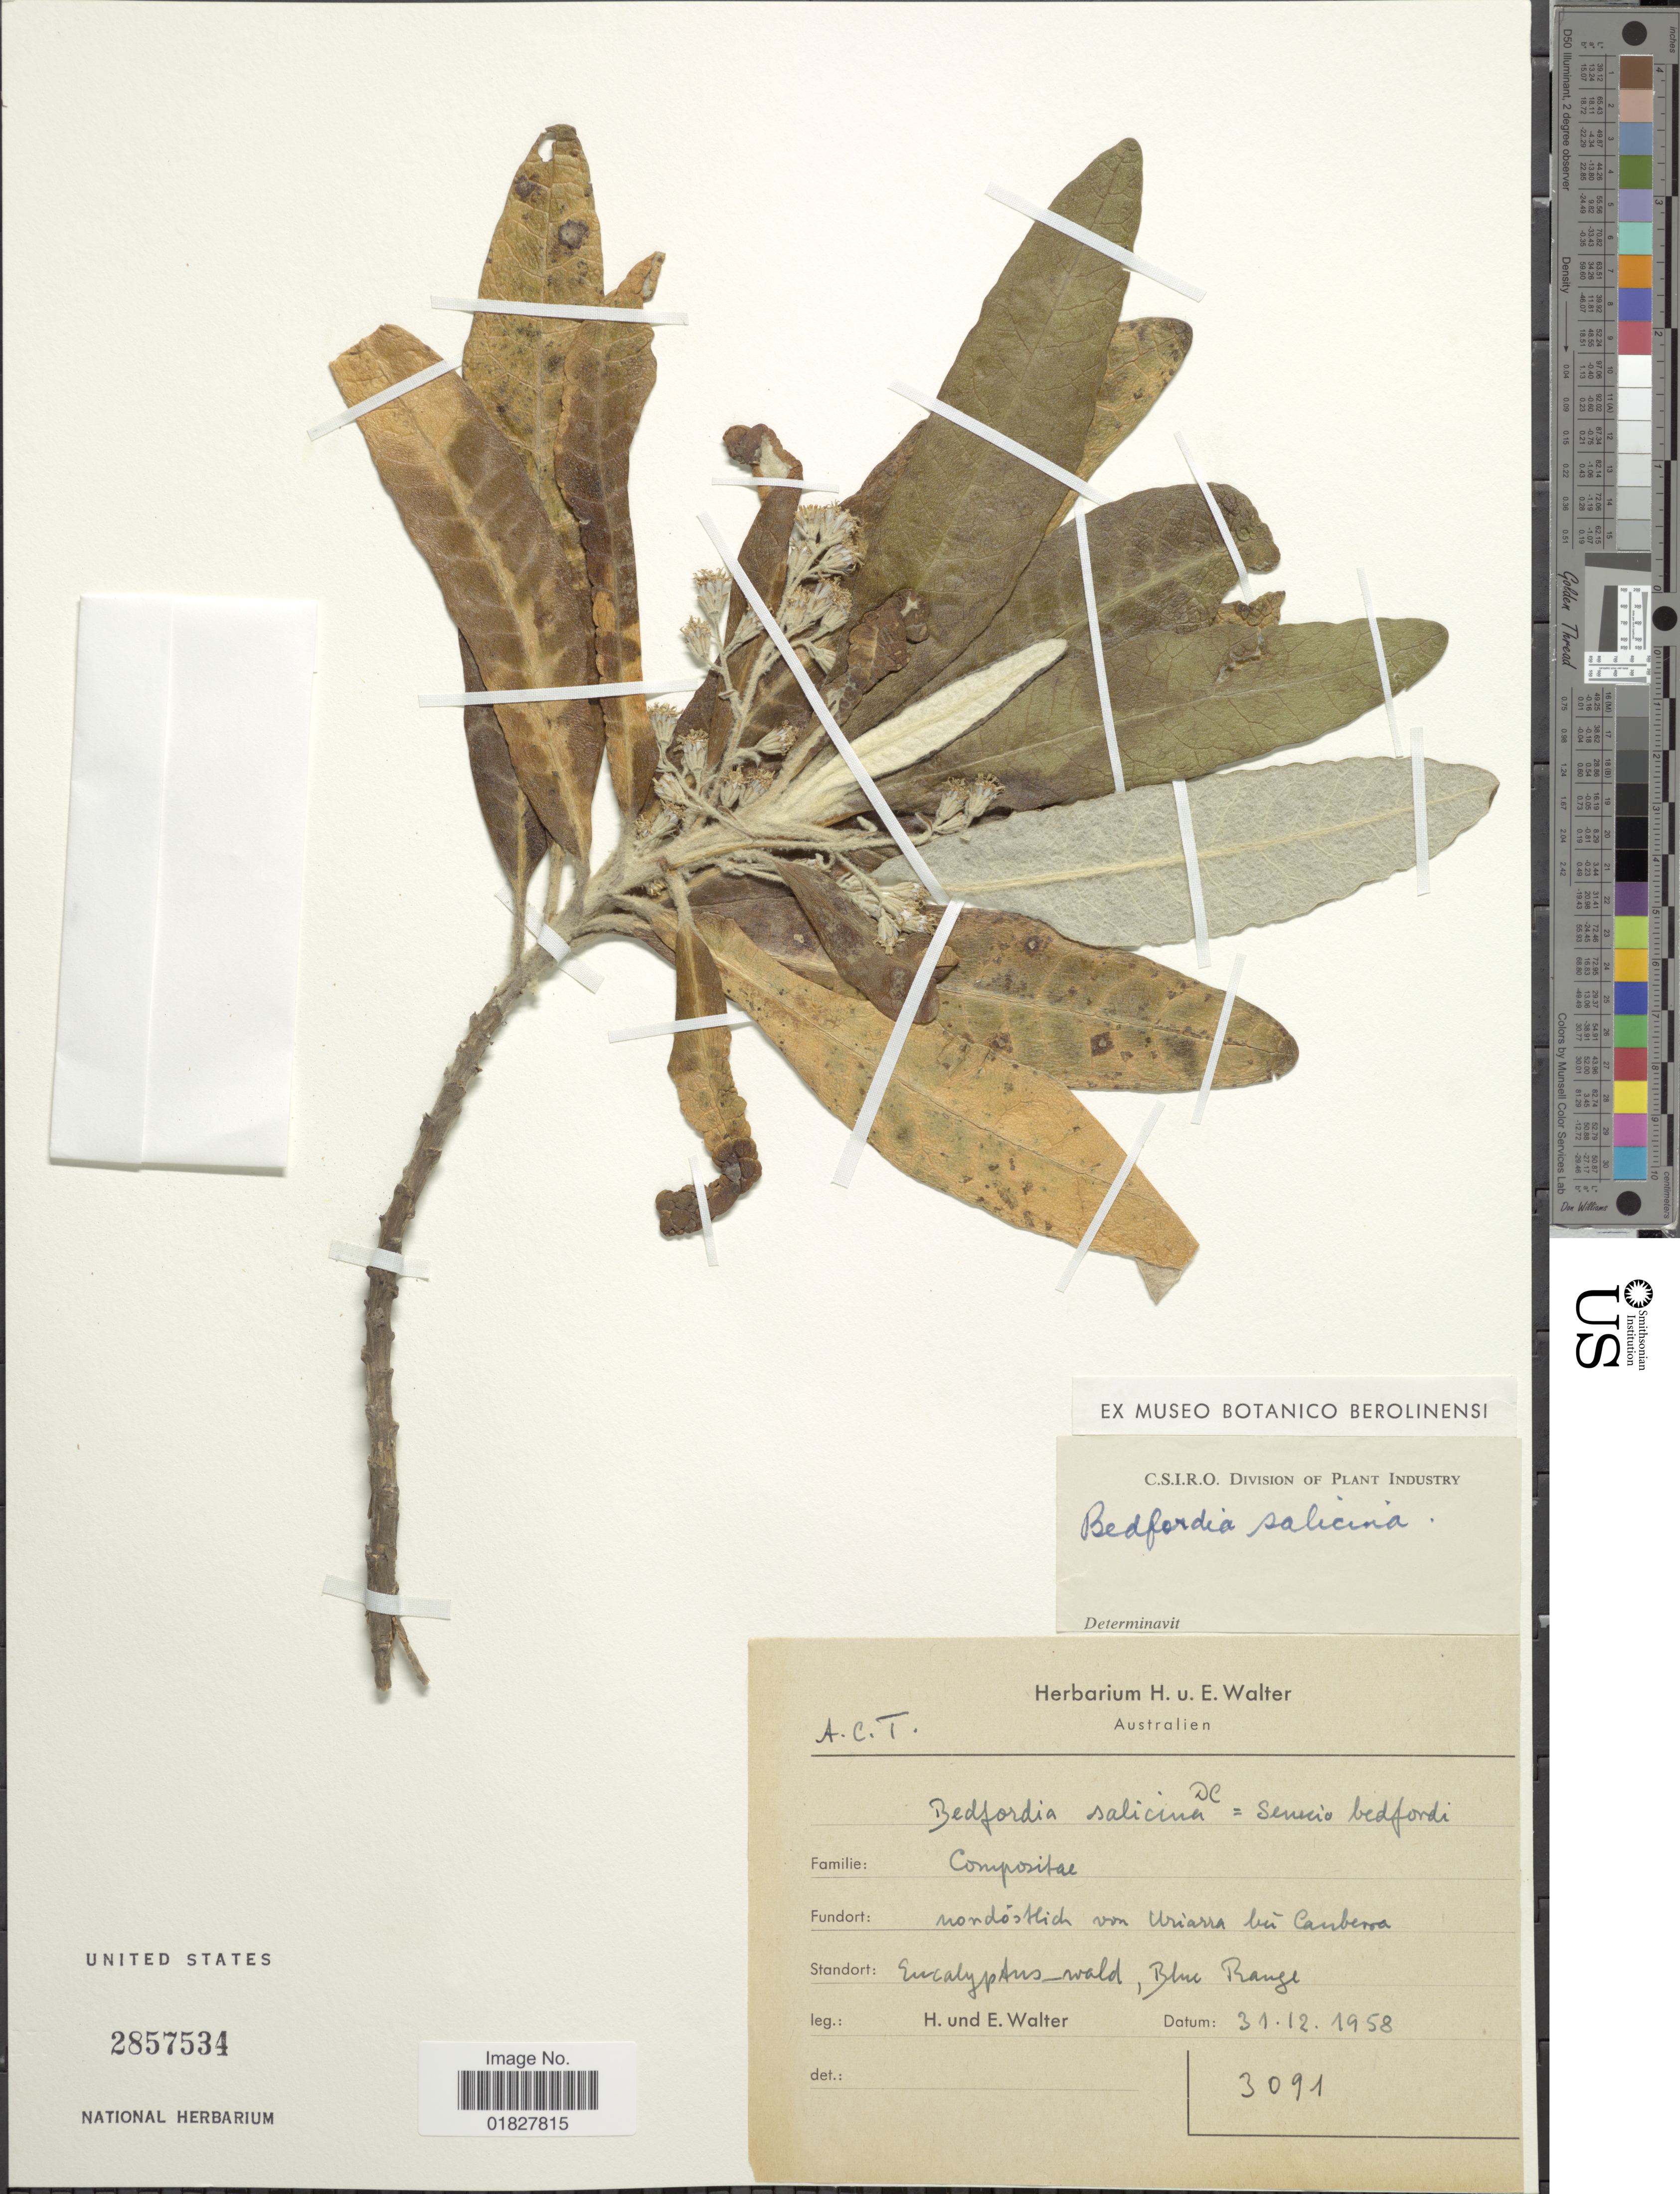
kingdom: Plantae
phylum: Tracheophyta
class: Magnoliopsida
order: Asterales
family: Asteraceae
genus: Bedfordia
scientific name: Bedfordia salicina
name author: (Labill.) DC.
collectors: H. P. H. Walter & E. Walter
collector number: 3091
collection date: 1958-12-31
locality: Nordostlich von Uriarra bei Canberra, Eucalyptus-wald, Blue Range [interpreted]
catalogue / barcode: US 2857534